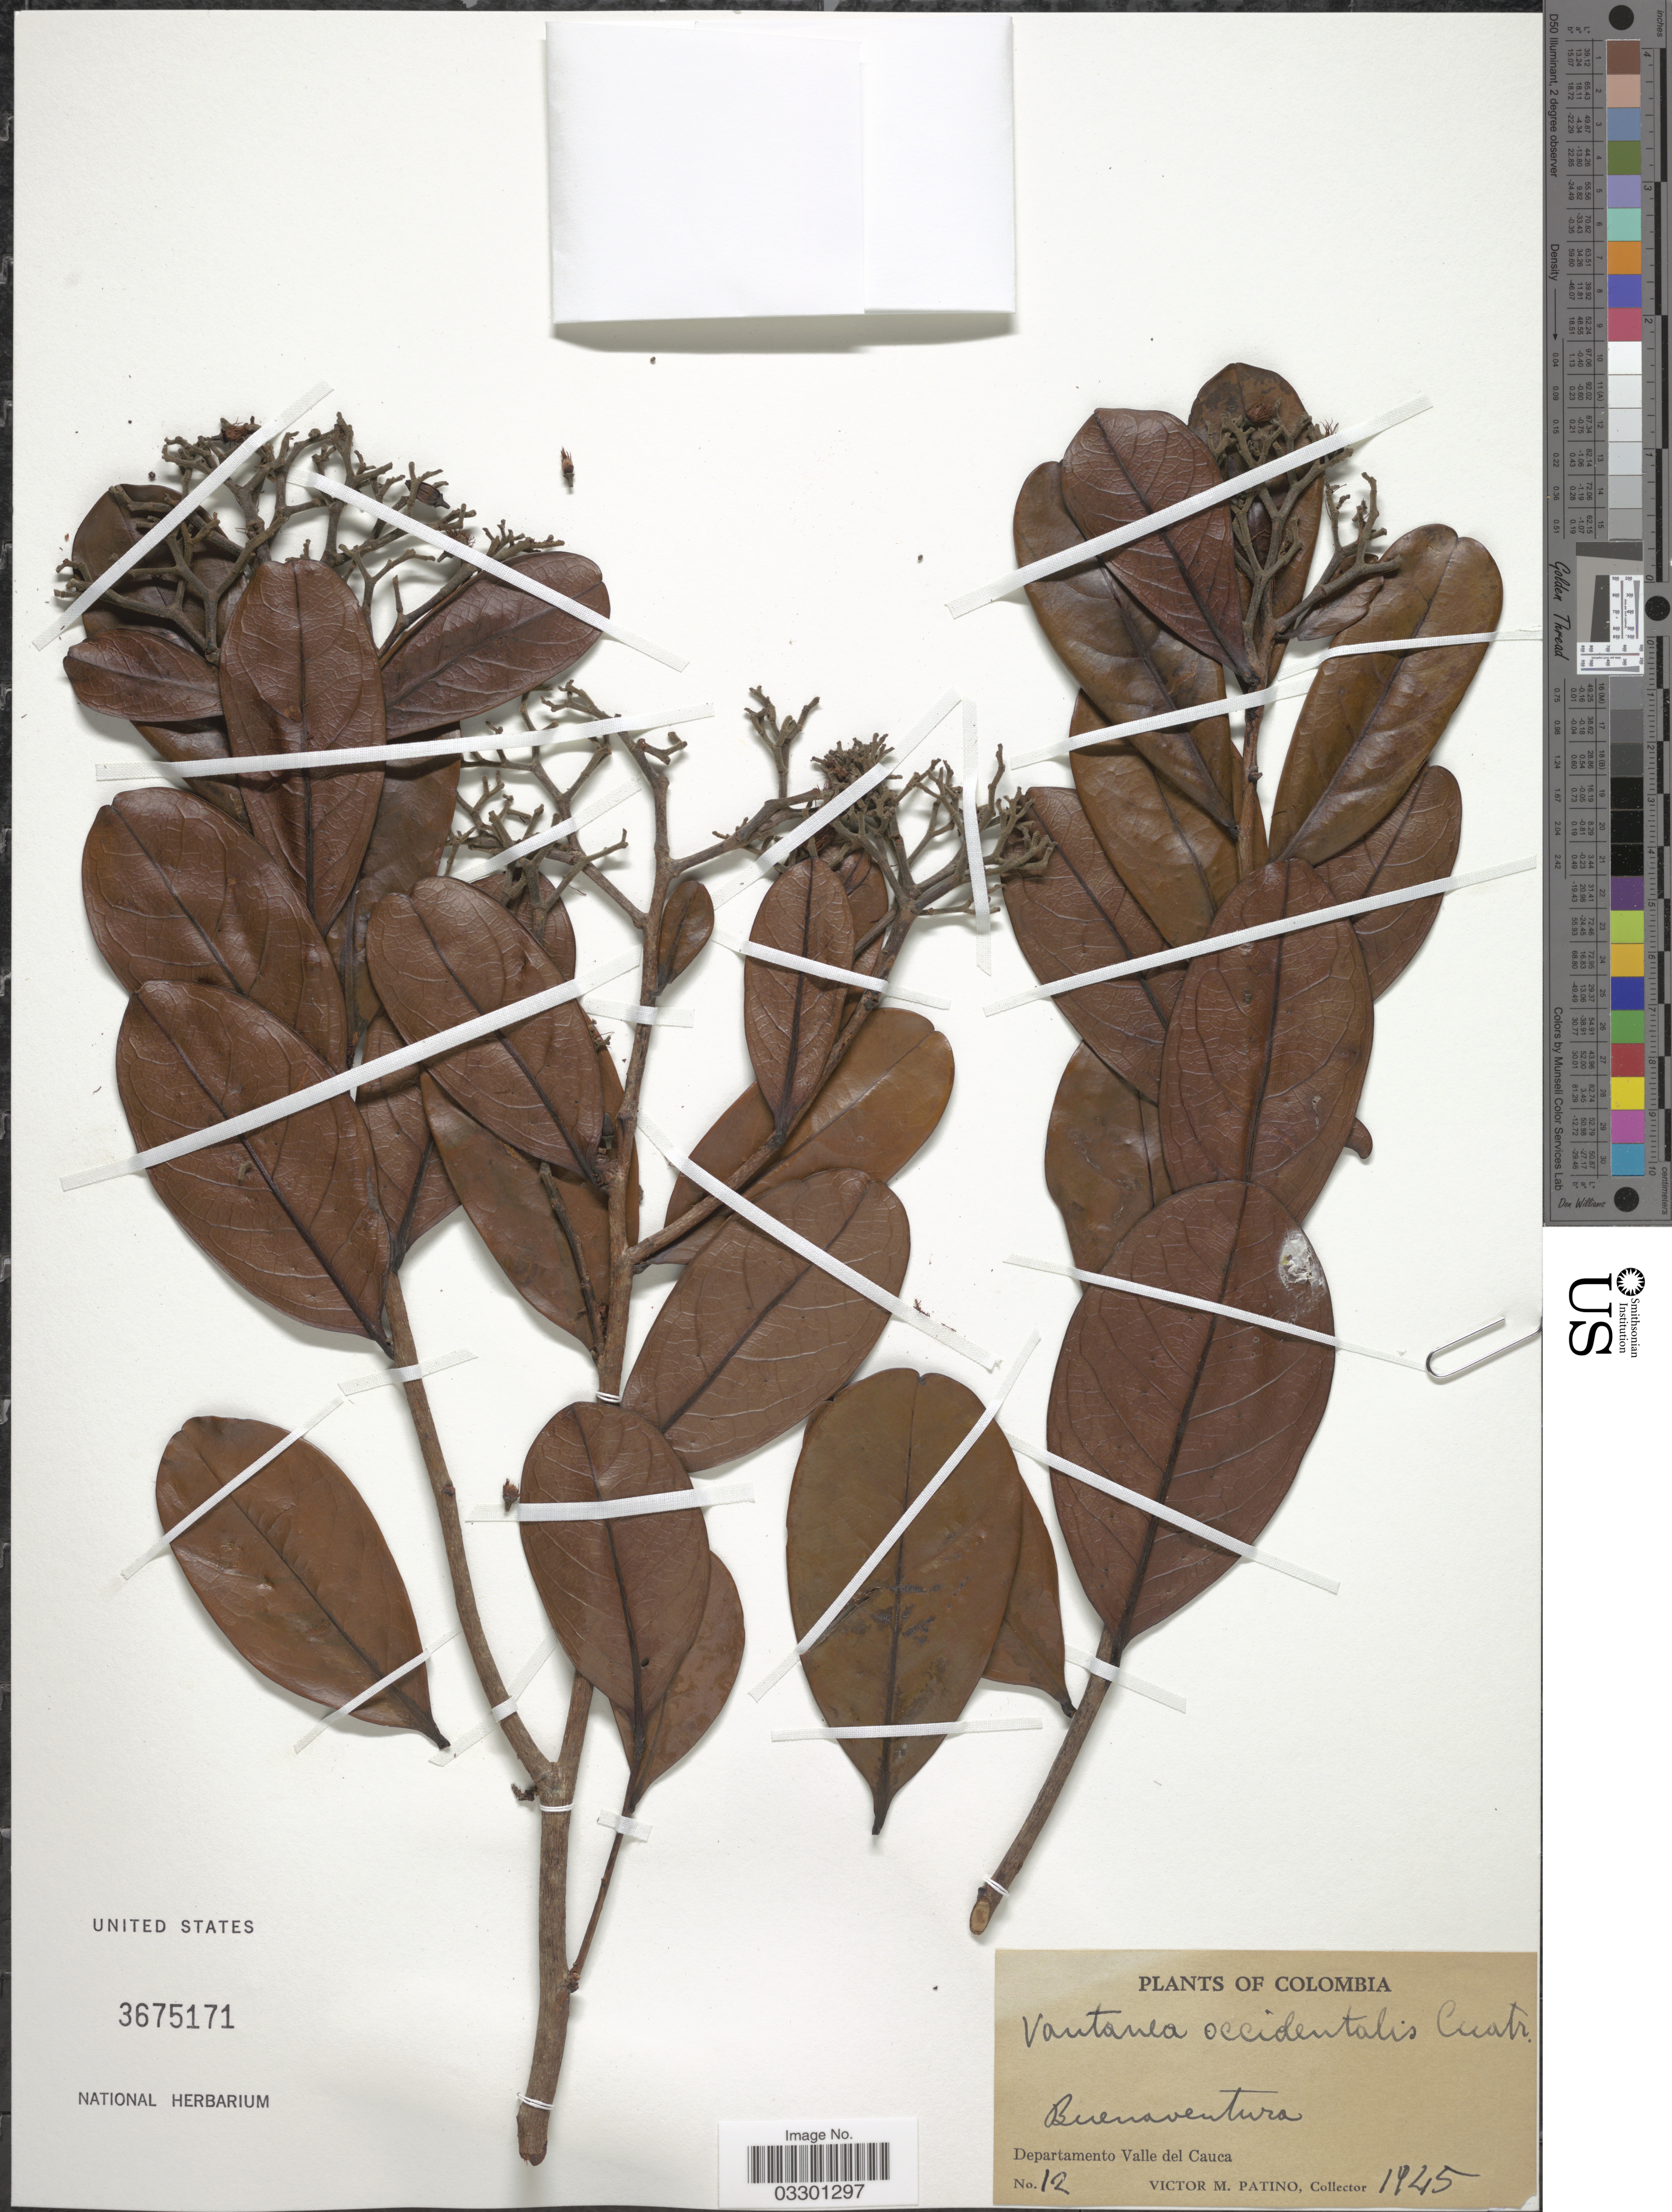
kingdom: Plantae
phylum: Tracheophyta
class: Magnoliopsida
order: Malpighiales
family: Humiriaceae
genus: Vantanea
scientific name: Vantanea occidentalis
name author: Cuatrec.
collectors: V. M. Patiño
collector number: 12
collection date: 1945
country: Colombia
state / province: Valle del Cauca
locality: Buenaventura. Departamento Valle del Cauca.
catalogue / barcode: US 3675171